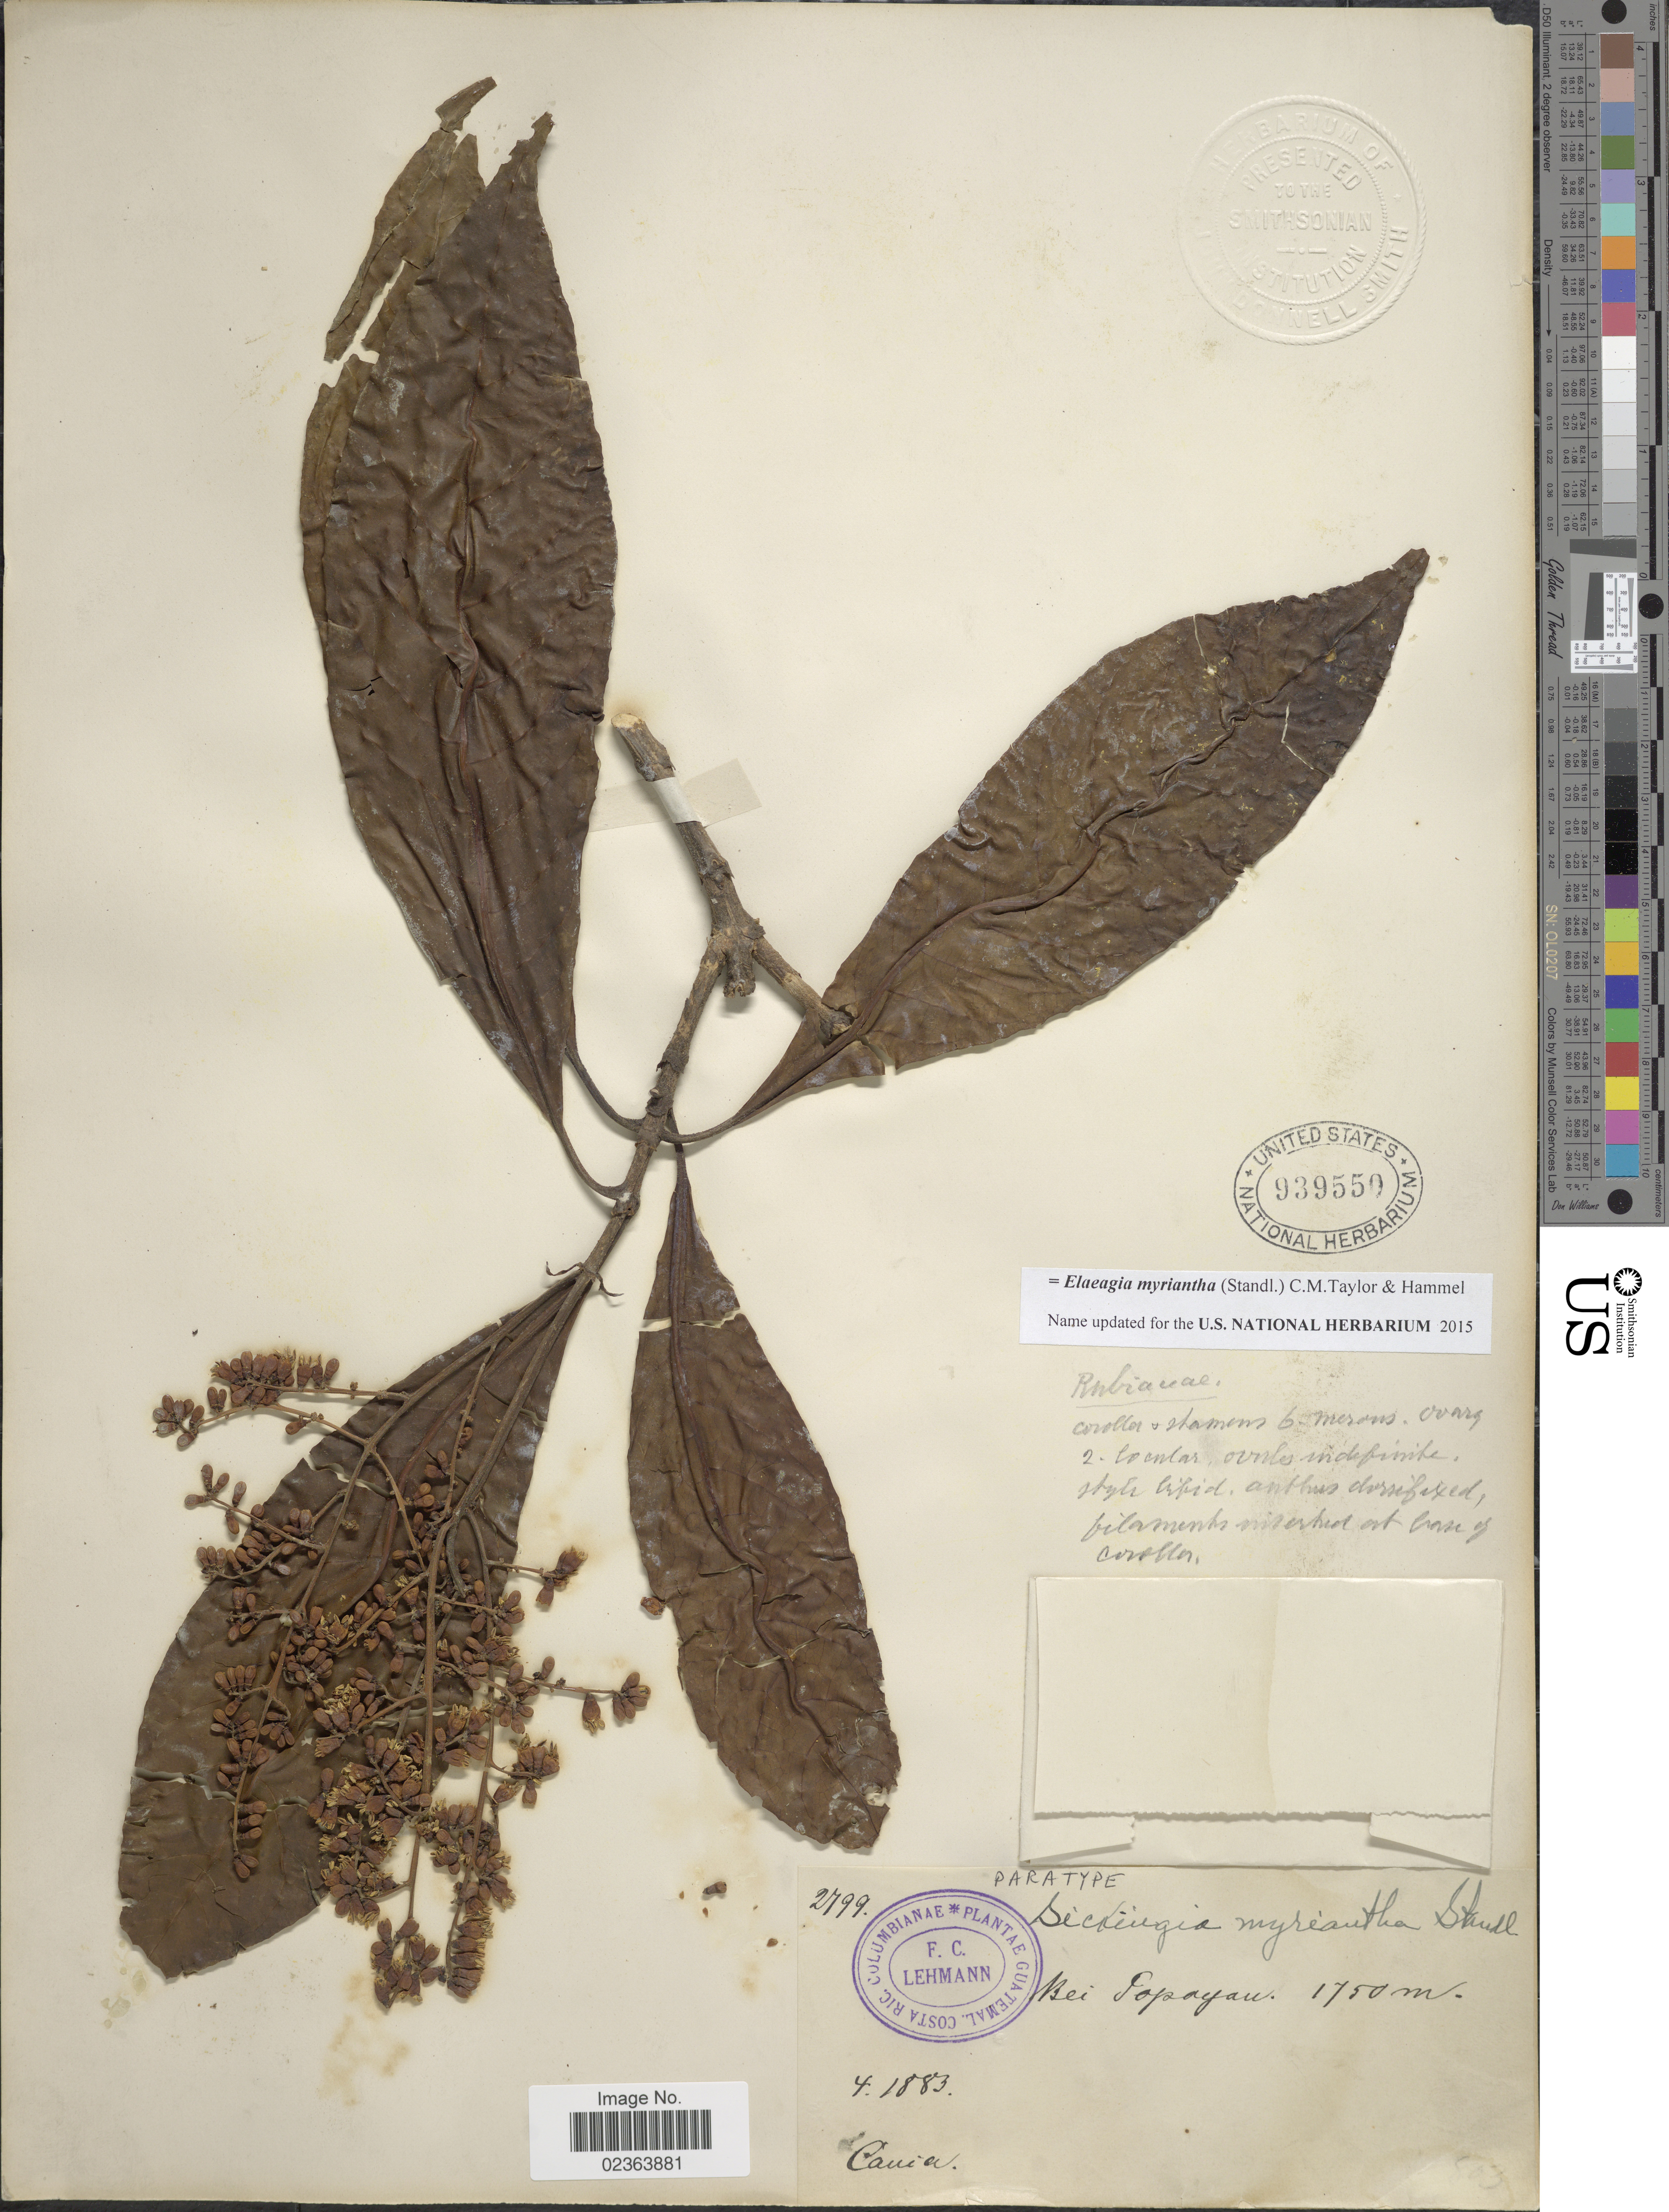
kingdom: Plantae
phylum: Tracheophyta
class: Magnoliopsida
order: Gentianales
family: Rubiaceae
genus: Elaeagia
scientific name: Elaeagia myriantha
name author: (Standl.) C.M. Taylor & Hammel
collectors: F. C. Lehmann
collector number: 2799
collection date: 1883-04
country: Colombia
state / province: Cauca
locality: Cauca, bei Popayan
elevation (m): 1750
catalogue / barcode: US 939559